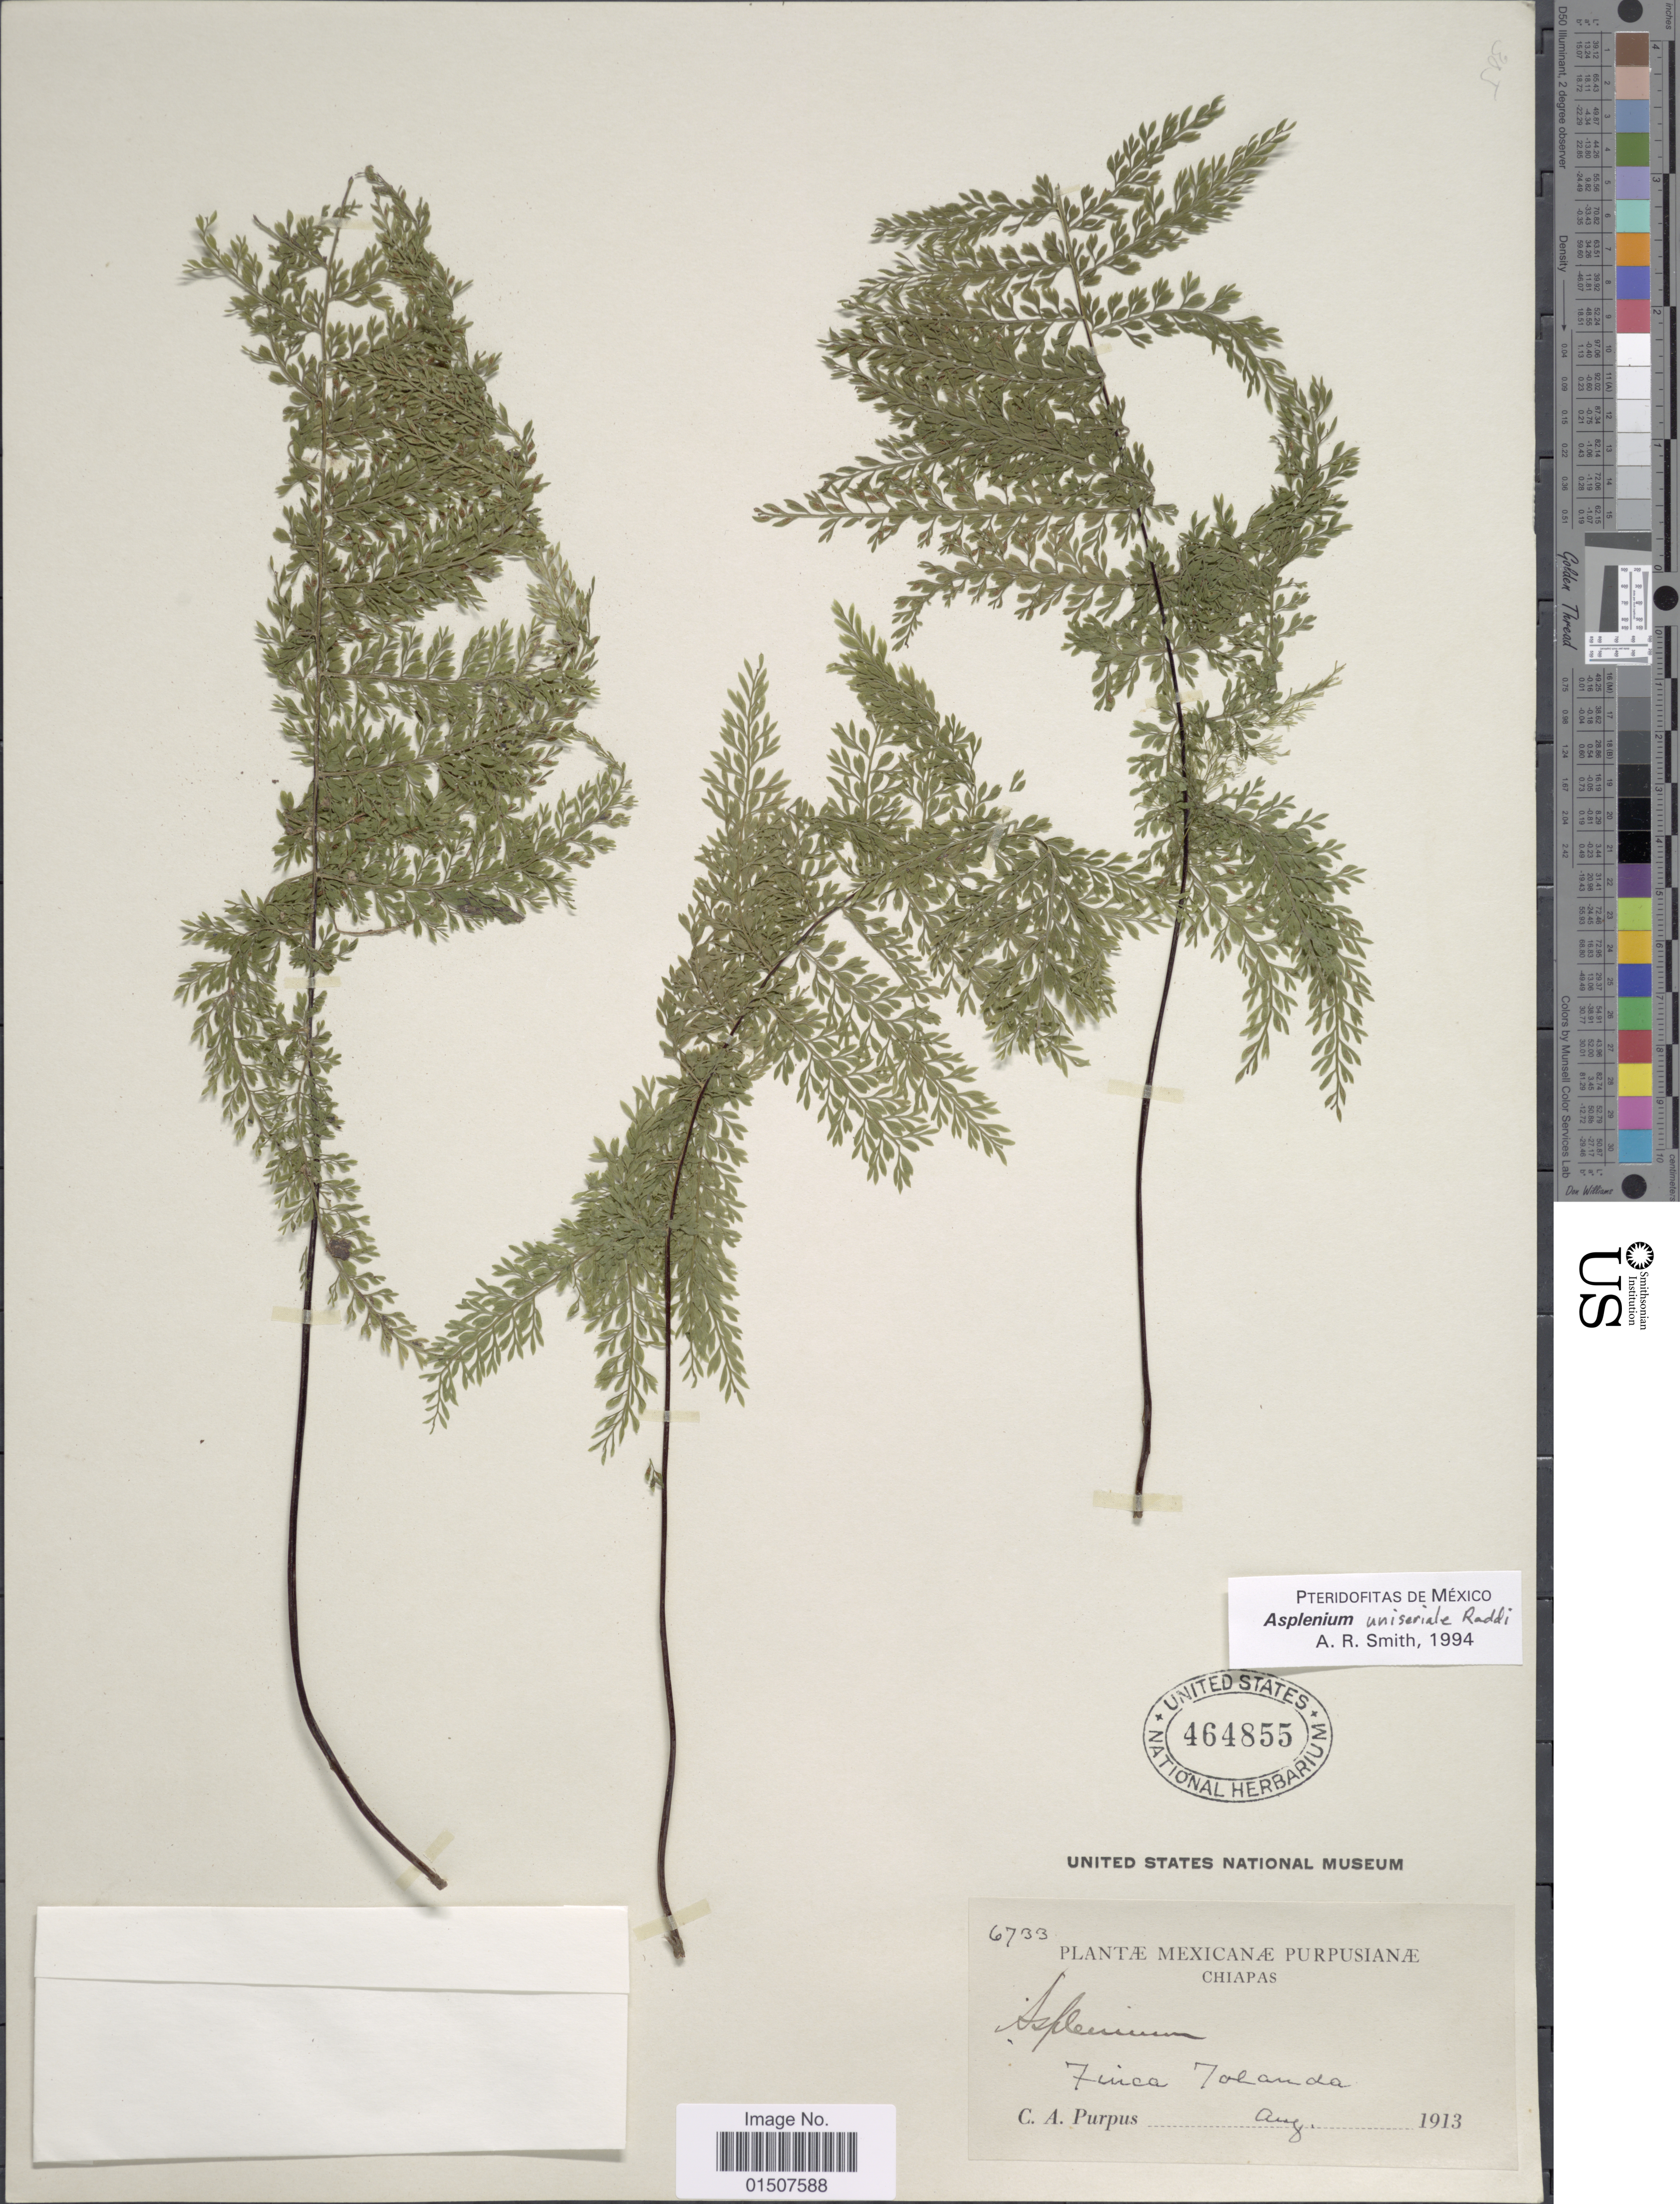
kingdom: Plantae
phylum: Tracheophyta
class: Polypodiopsida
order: Polypodiales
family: Aspleniaceae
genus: Asplenium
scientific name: Asplenium radicans var. alloeopteron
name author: (Kunze ex Klotzsch) Lellinger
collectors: C. A. Purpus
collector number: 6733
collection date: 1913-08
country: Mexico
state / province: Chiapas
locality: Finca Yolanda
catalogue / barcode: US 464855